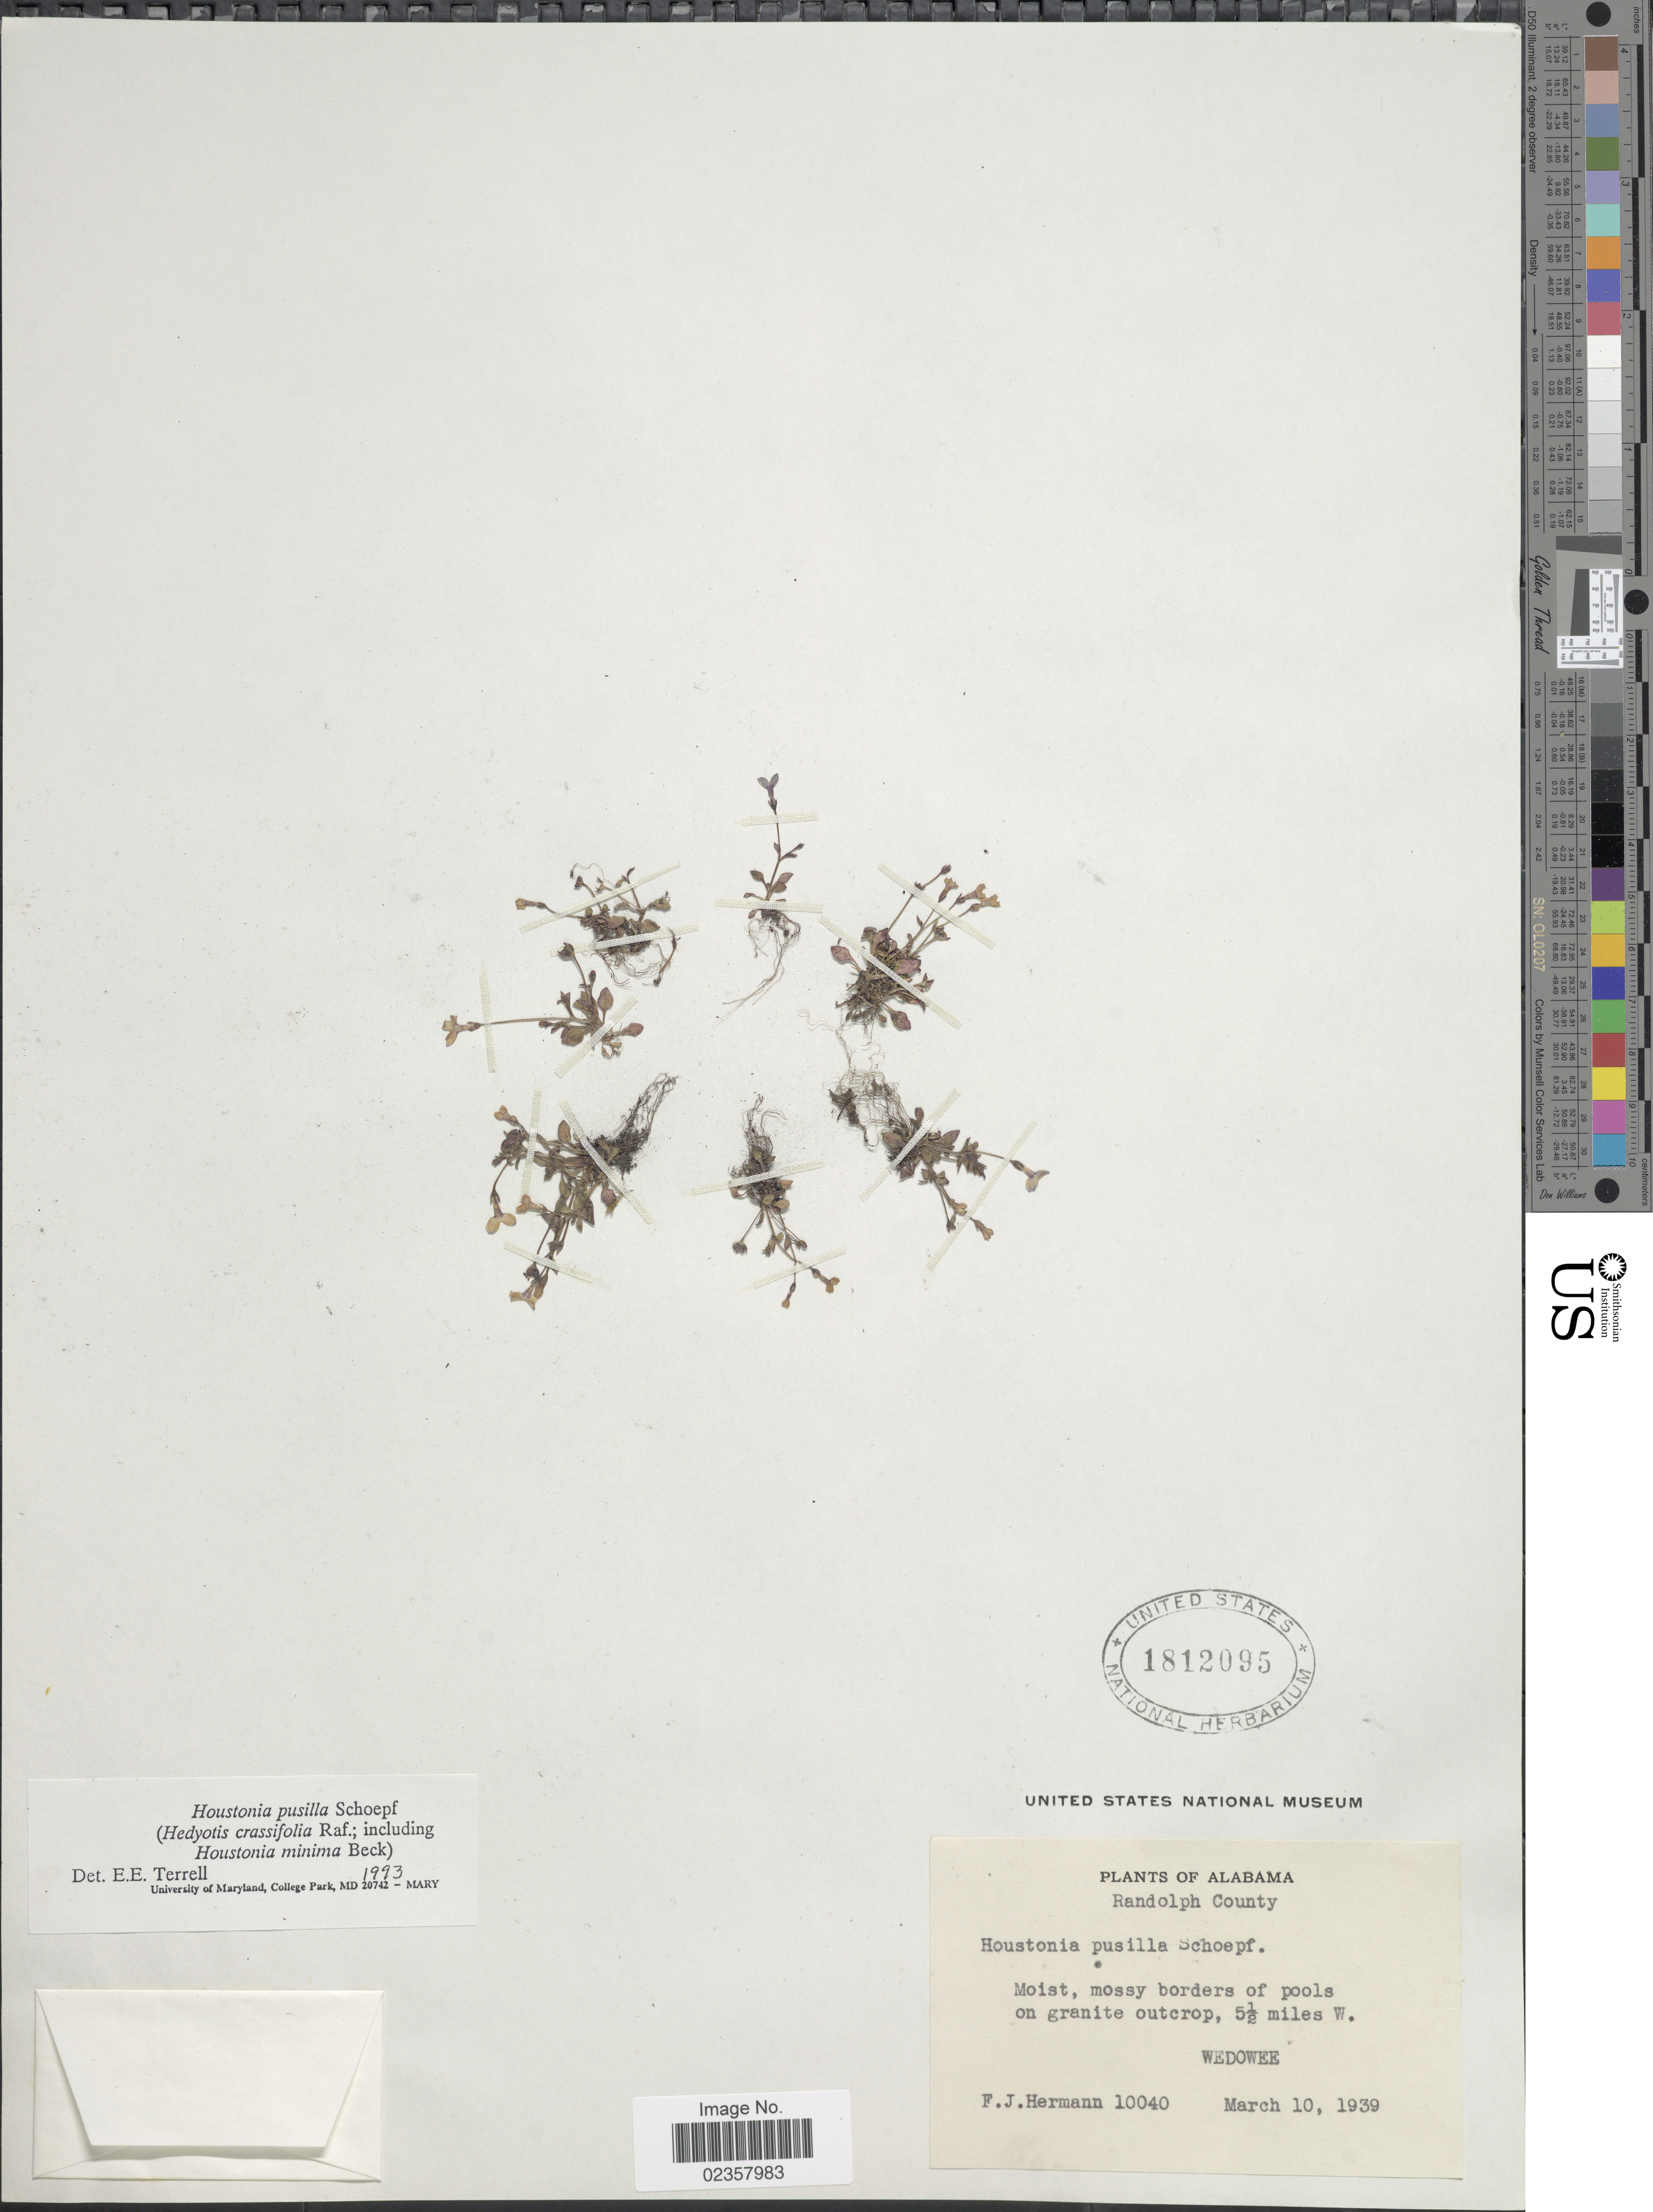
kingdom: Plantae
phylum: Tracheophyta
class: Magnoliopsida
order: Gentianales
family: Rubiaceae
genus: Houstonia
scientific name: Houstonia pusilla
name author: Schoepf.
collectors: F. J. Hermann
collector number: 10040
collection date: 1939-03-10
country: United States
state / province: Alabama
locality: Alabama, Randolph County, Moist, mossy borders of pools on granite outrcop, 5½ miles W Wedowee.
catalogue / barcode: US 1812095